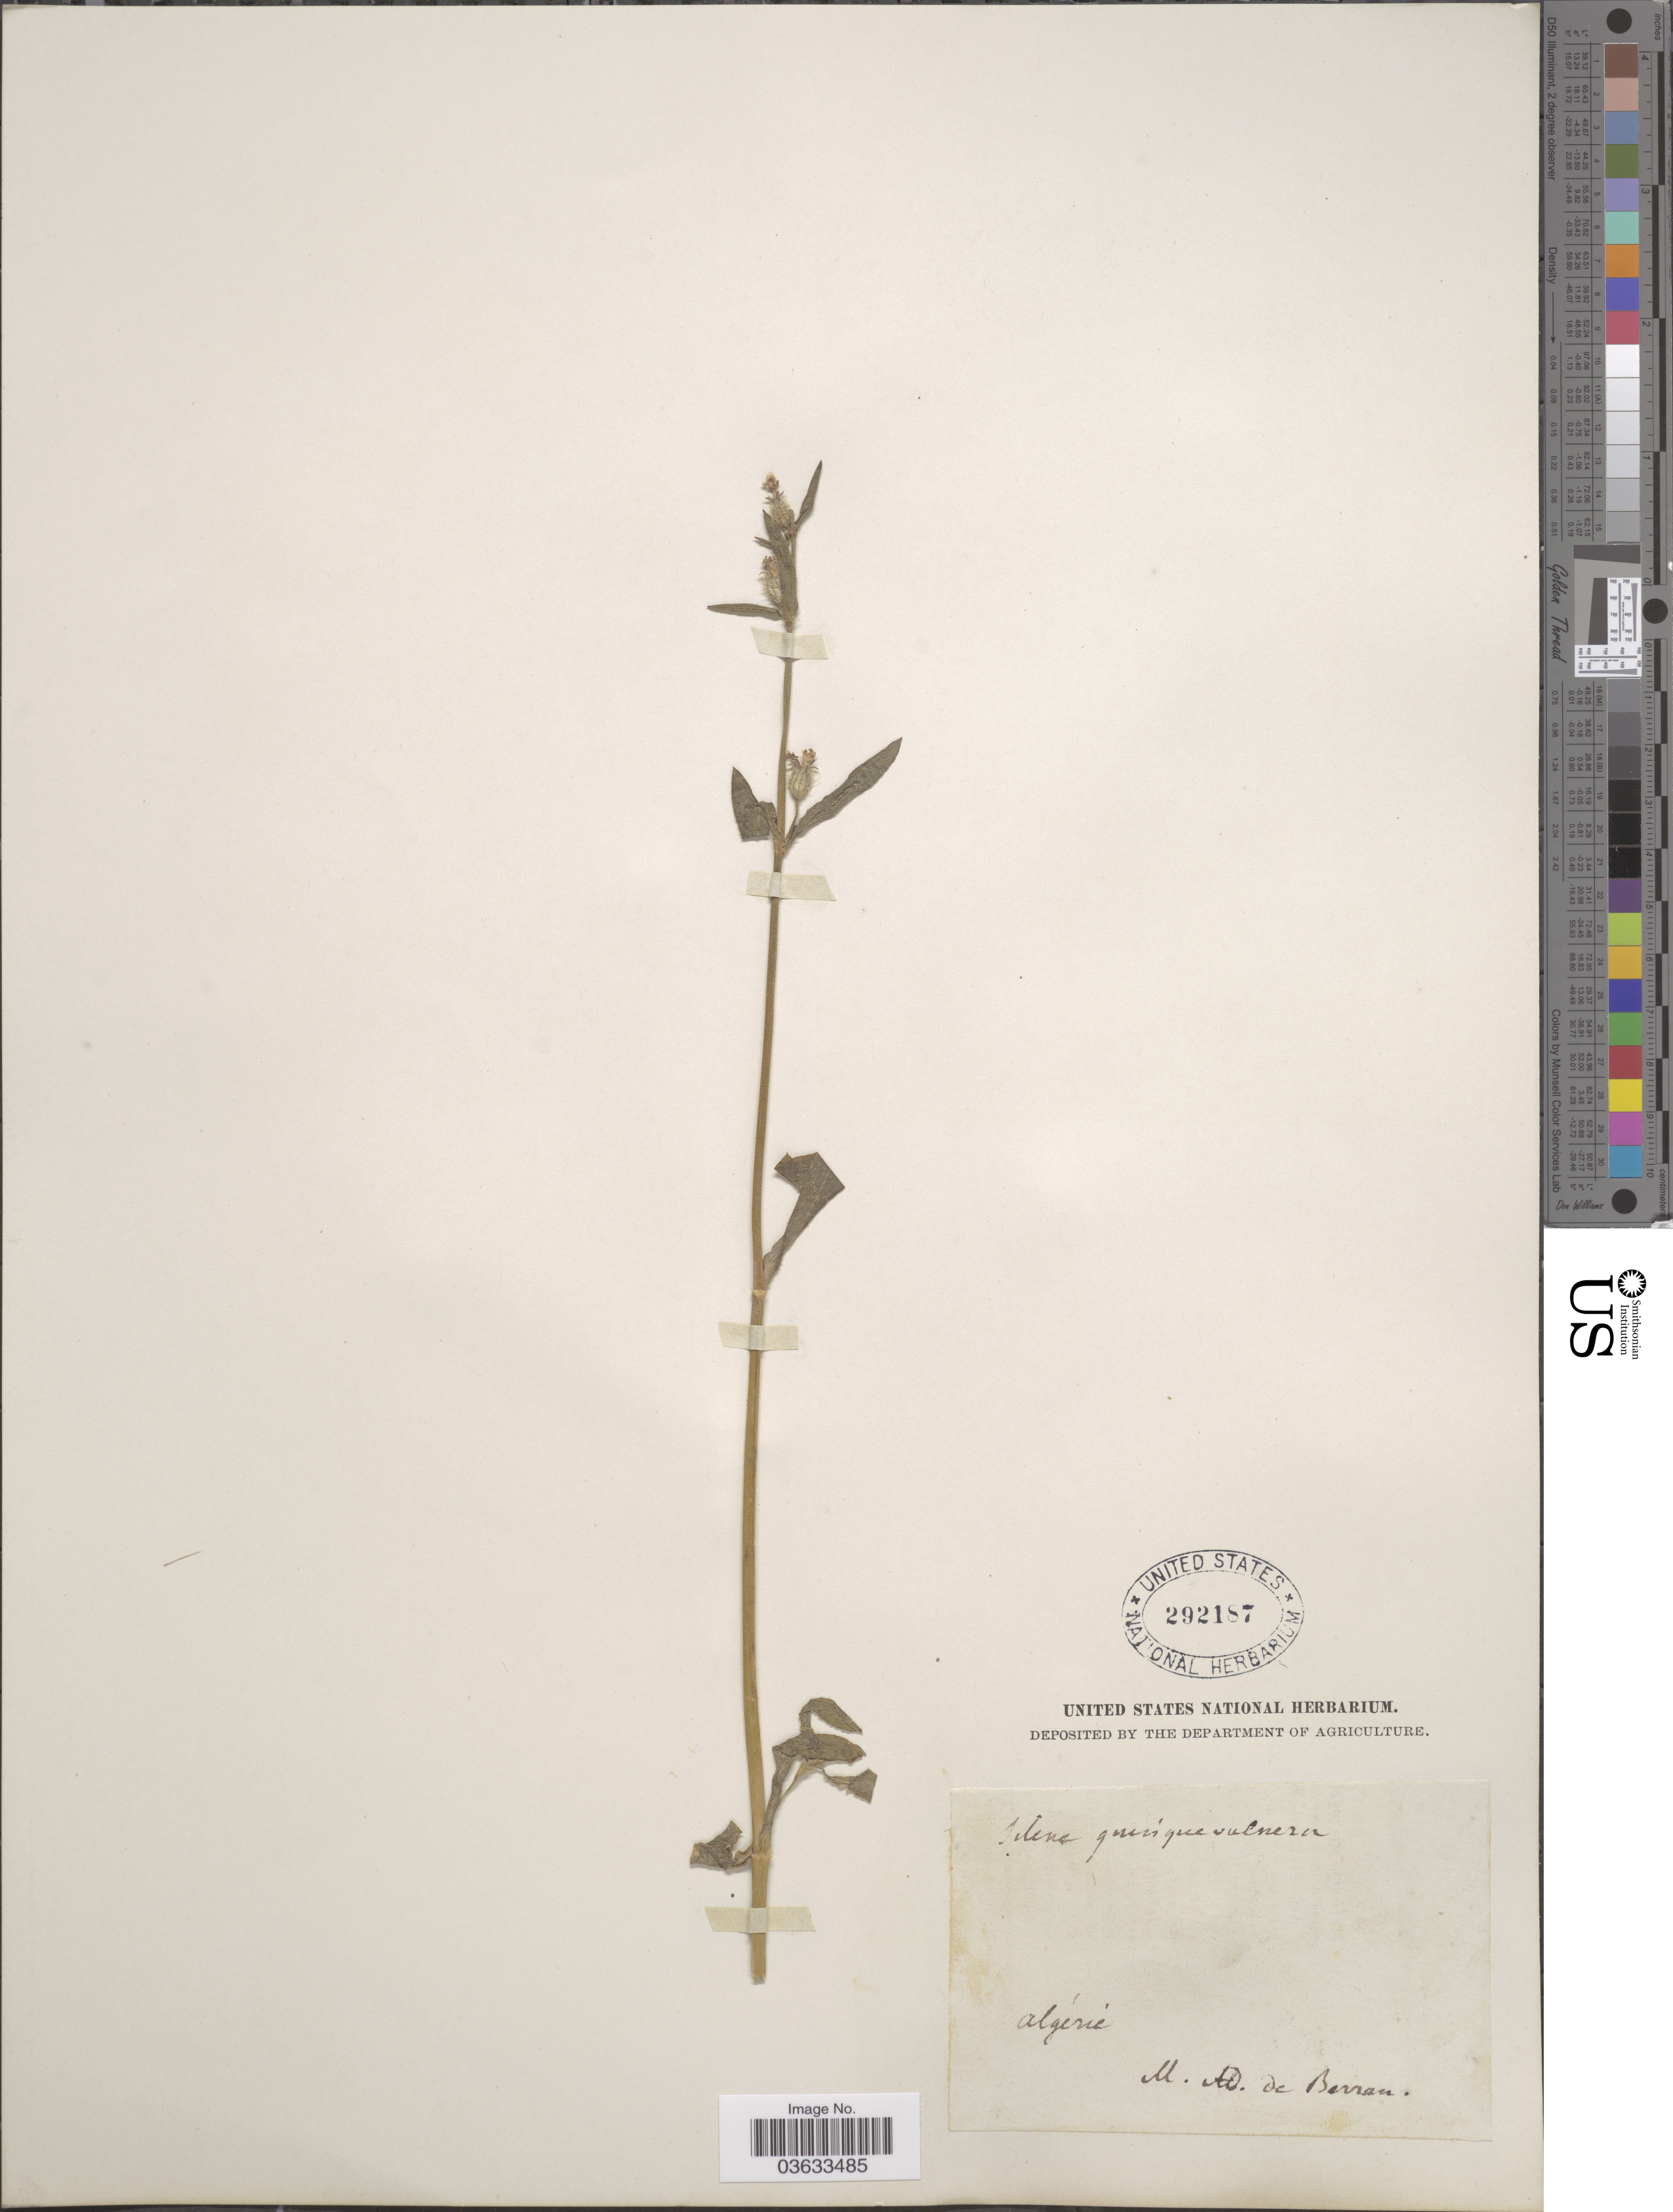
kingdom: Plantae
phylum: Tracheophyta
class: Magnoliopsida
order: Caryophyllales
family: Caryophyllaceae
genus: Silene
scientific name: Silene quinquevulnera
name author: L.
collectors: M. De Berran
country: Algeria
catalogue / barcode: US 292187